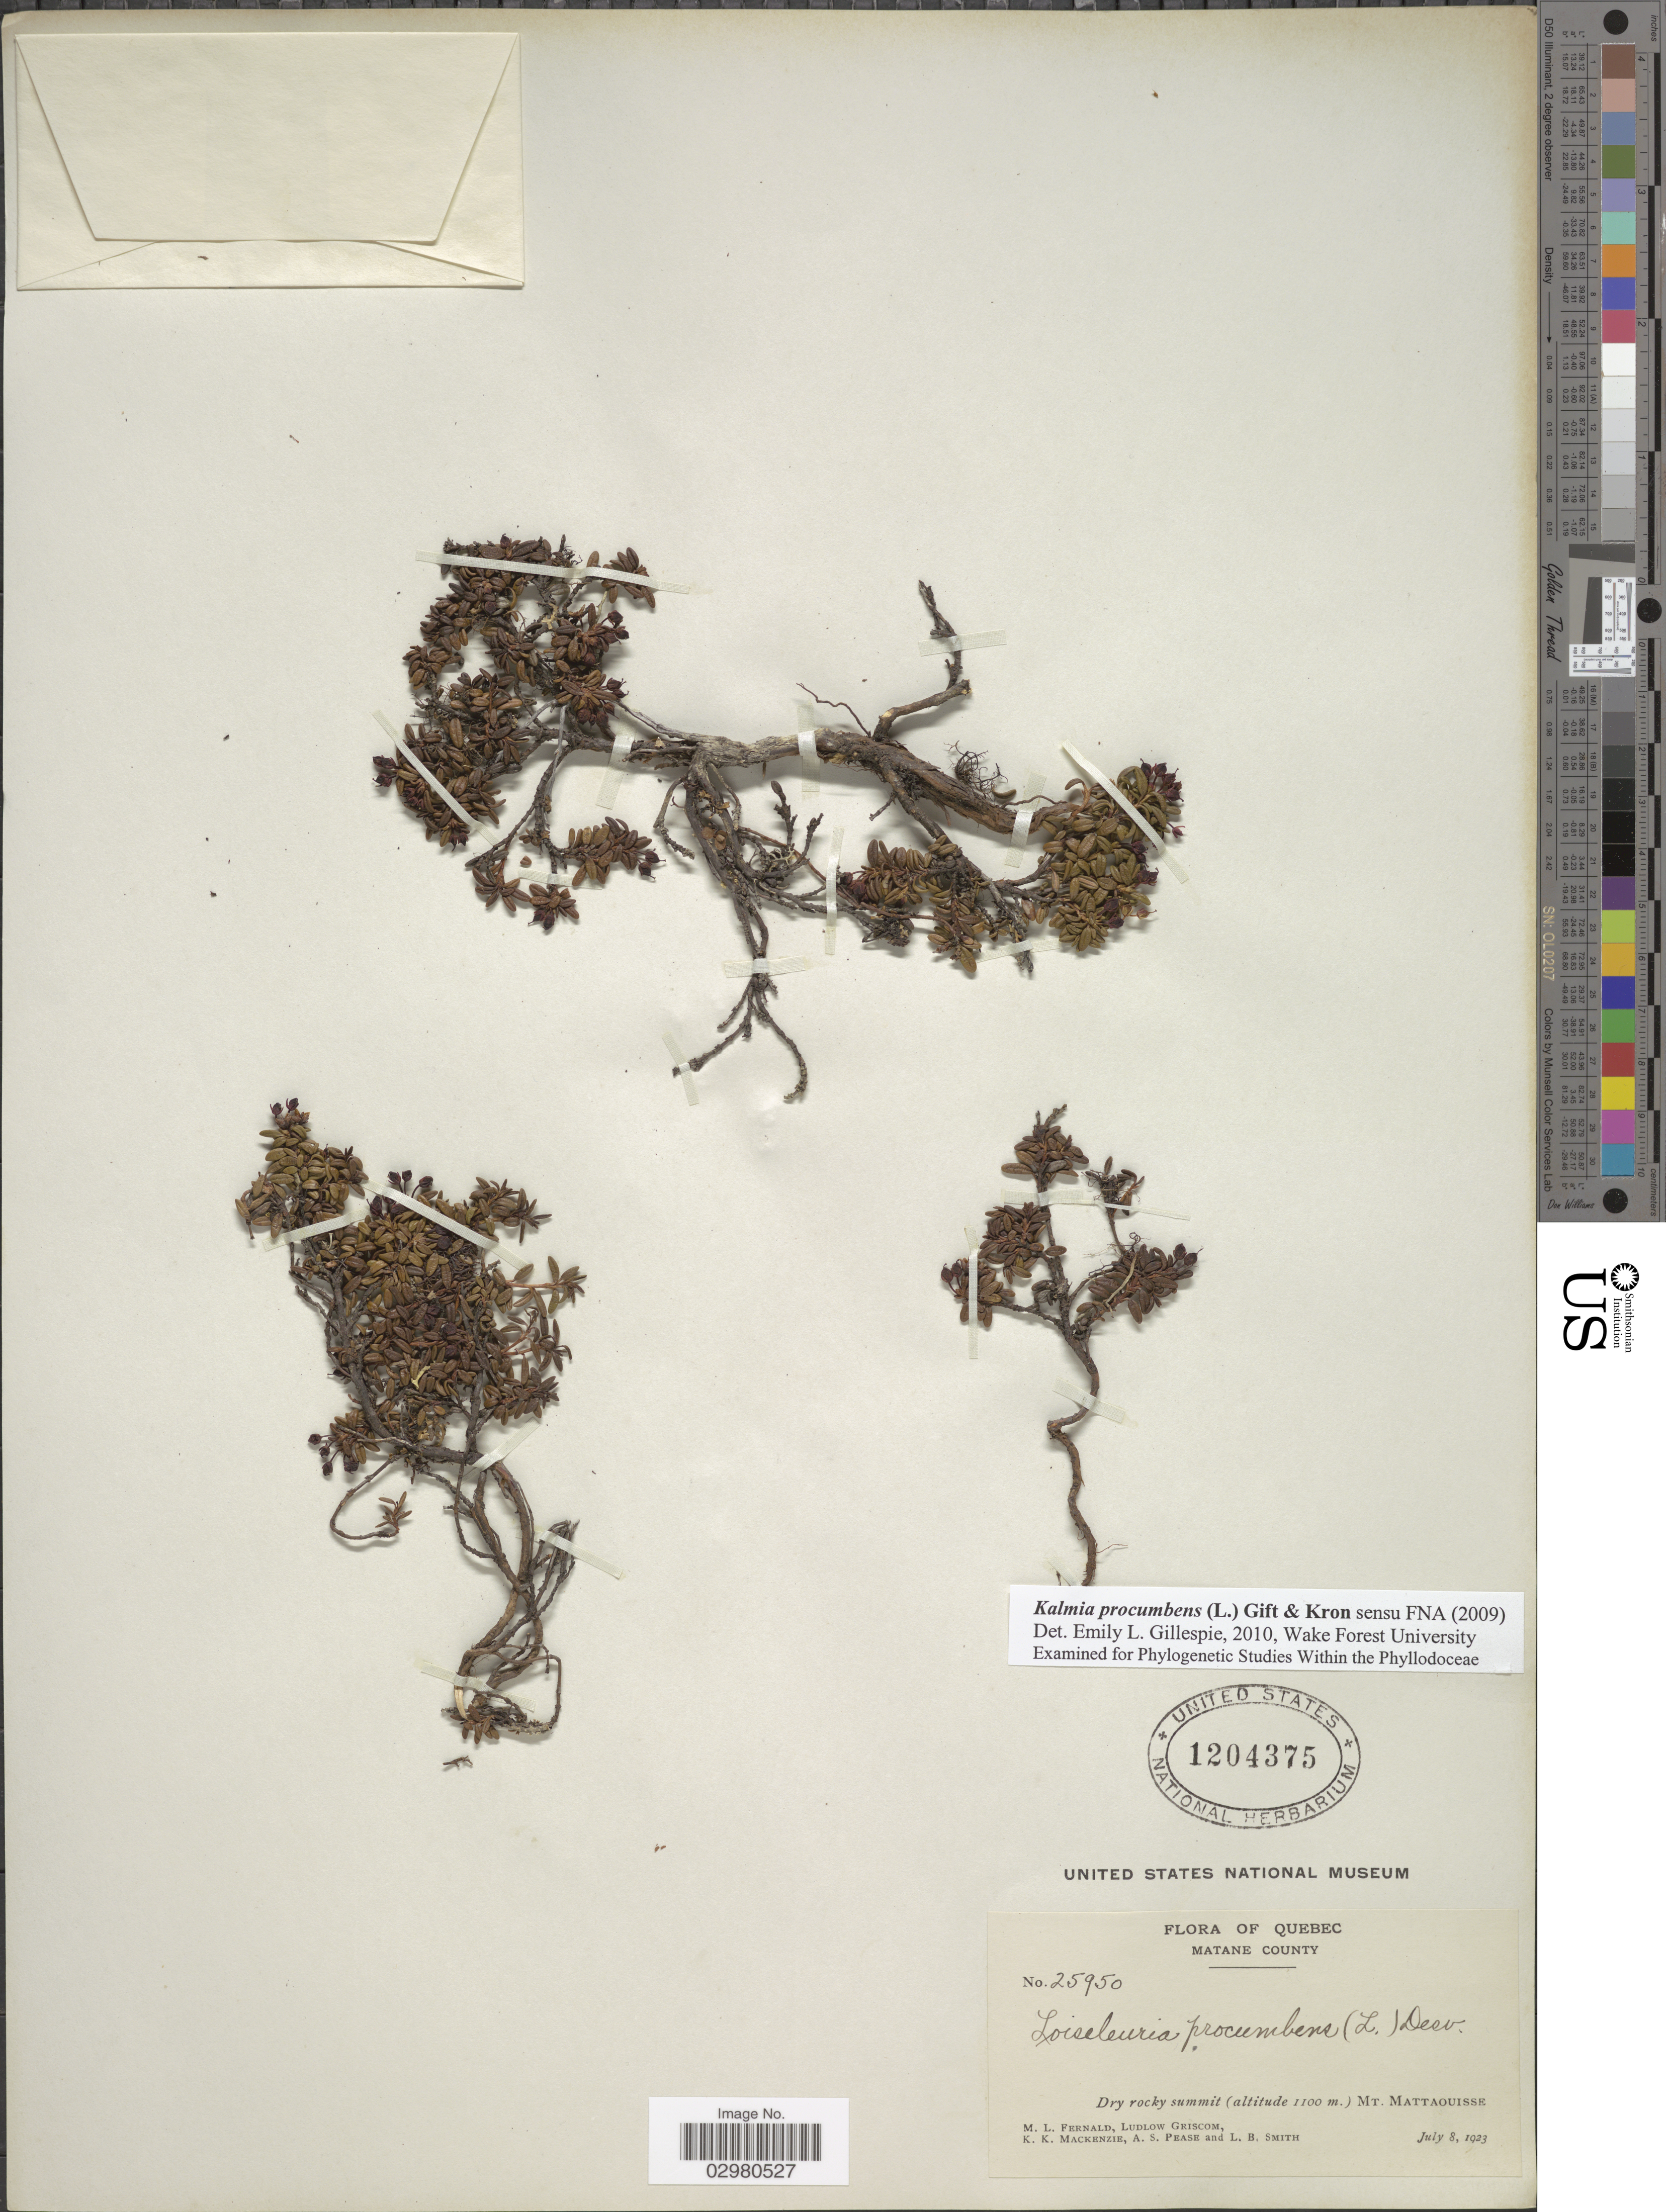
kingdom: Plantae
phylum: Tracheophyta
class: Magnoliopsida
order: Ericales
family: Ericaceae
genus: Loiseleuria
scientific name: Loiseleuria procumbens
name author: (L.) Desv.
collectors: M. L. Fernald, L. Griscom, K. K. Mackenzie, A. S. Pease & L. Smith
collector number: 25950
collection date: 1923-07-08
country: Canada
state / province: Quebec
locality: Matane County. Mt. Mattaoisse.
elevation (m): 1100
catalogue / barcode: US 1204375